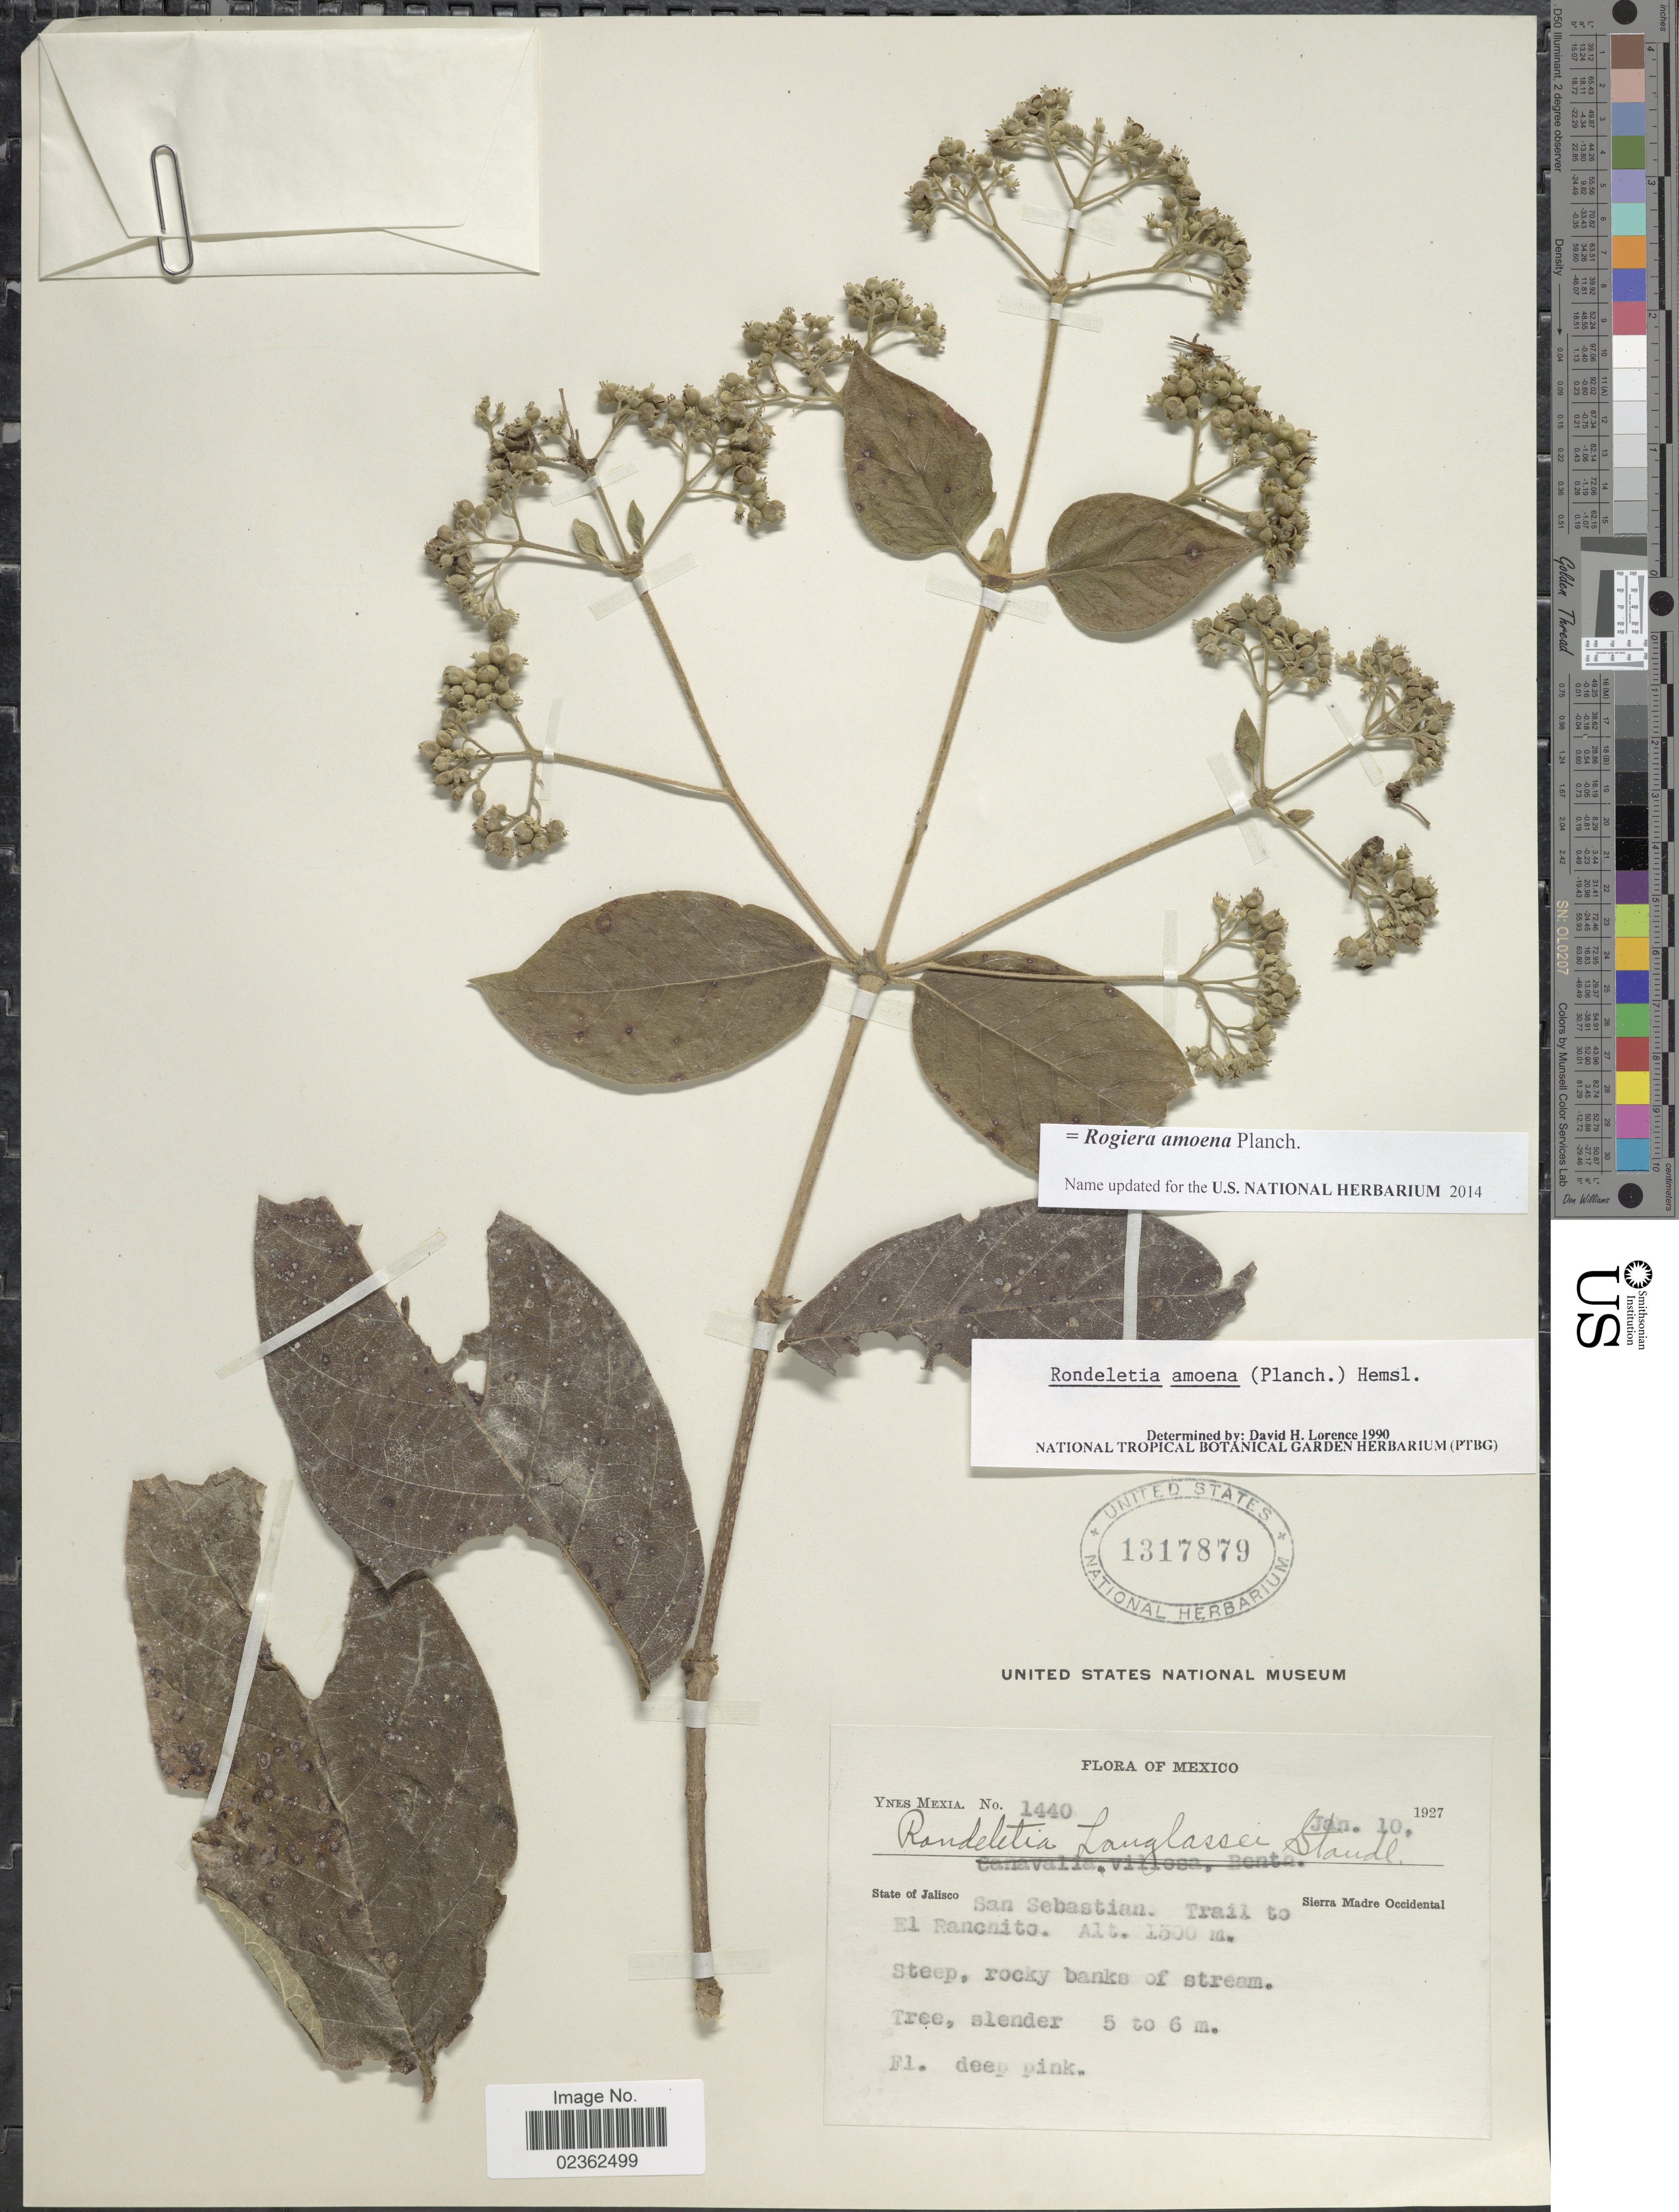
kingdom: Plantae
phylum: Tracheophyta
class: Magnoliopsida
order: Gentianales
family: Rubiaceae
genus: Rogiera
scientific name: Rogiera amoena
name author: Planch.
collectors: Y. Mexia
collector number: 1440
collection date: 1927-01-10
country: Mexico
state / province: Jalisco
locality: San Sebastian, Trail to El Ranchito, Sierra Madre Occidental, steep, rocky banks of stream.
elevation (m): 1500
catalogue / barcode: US 1317879